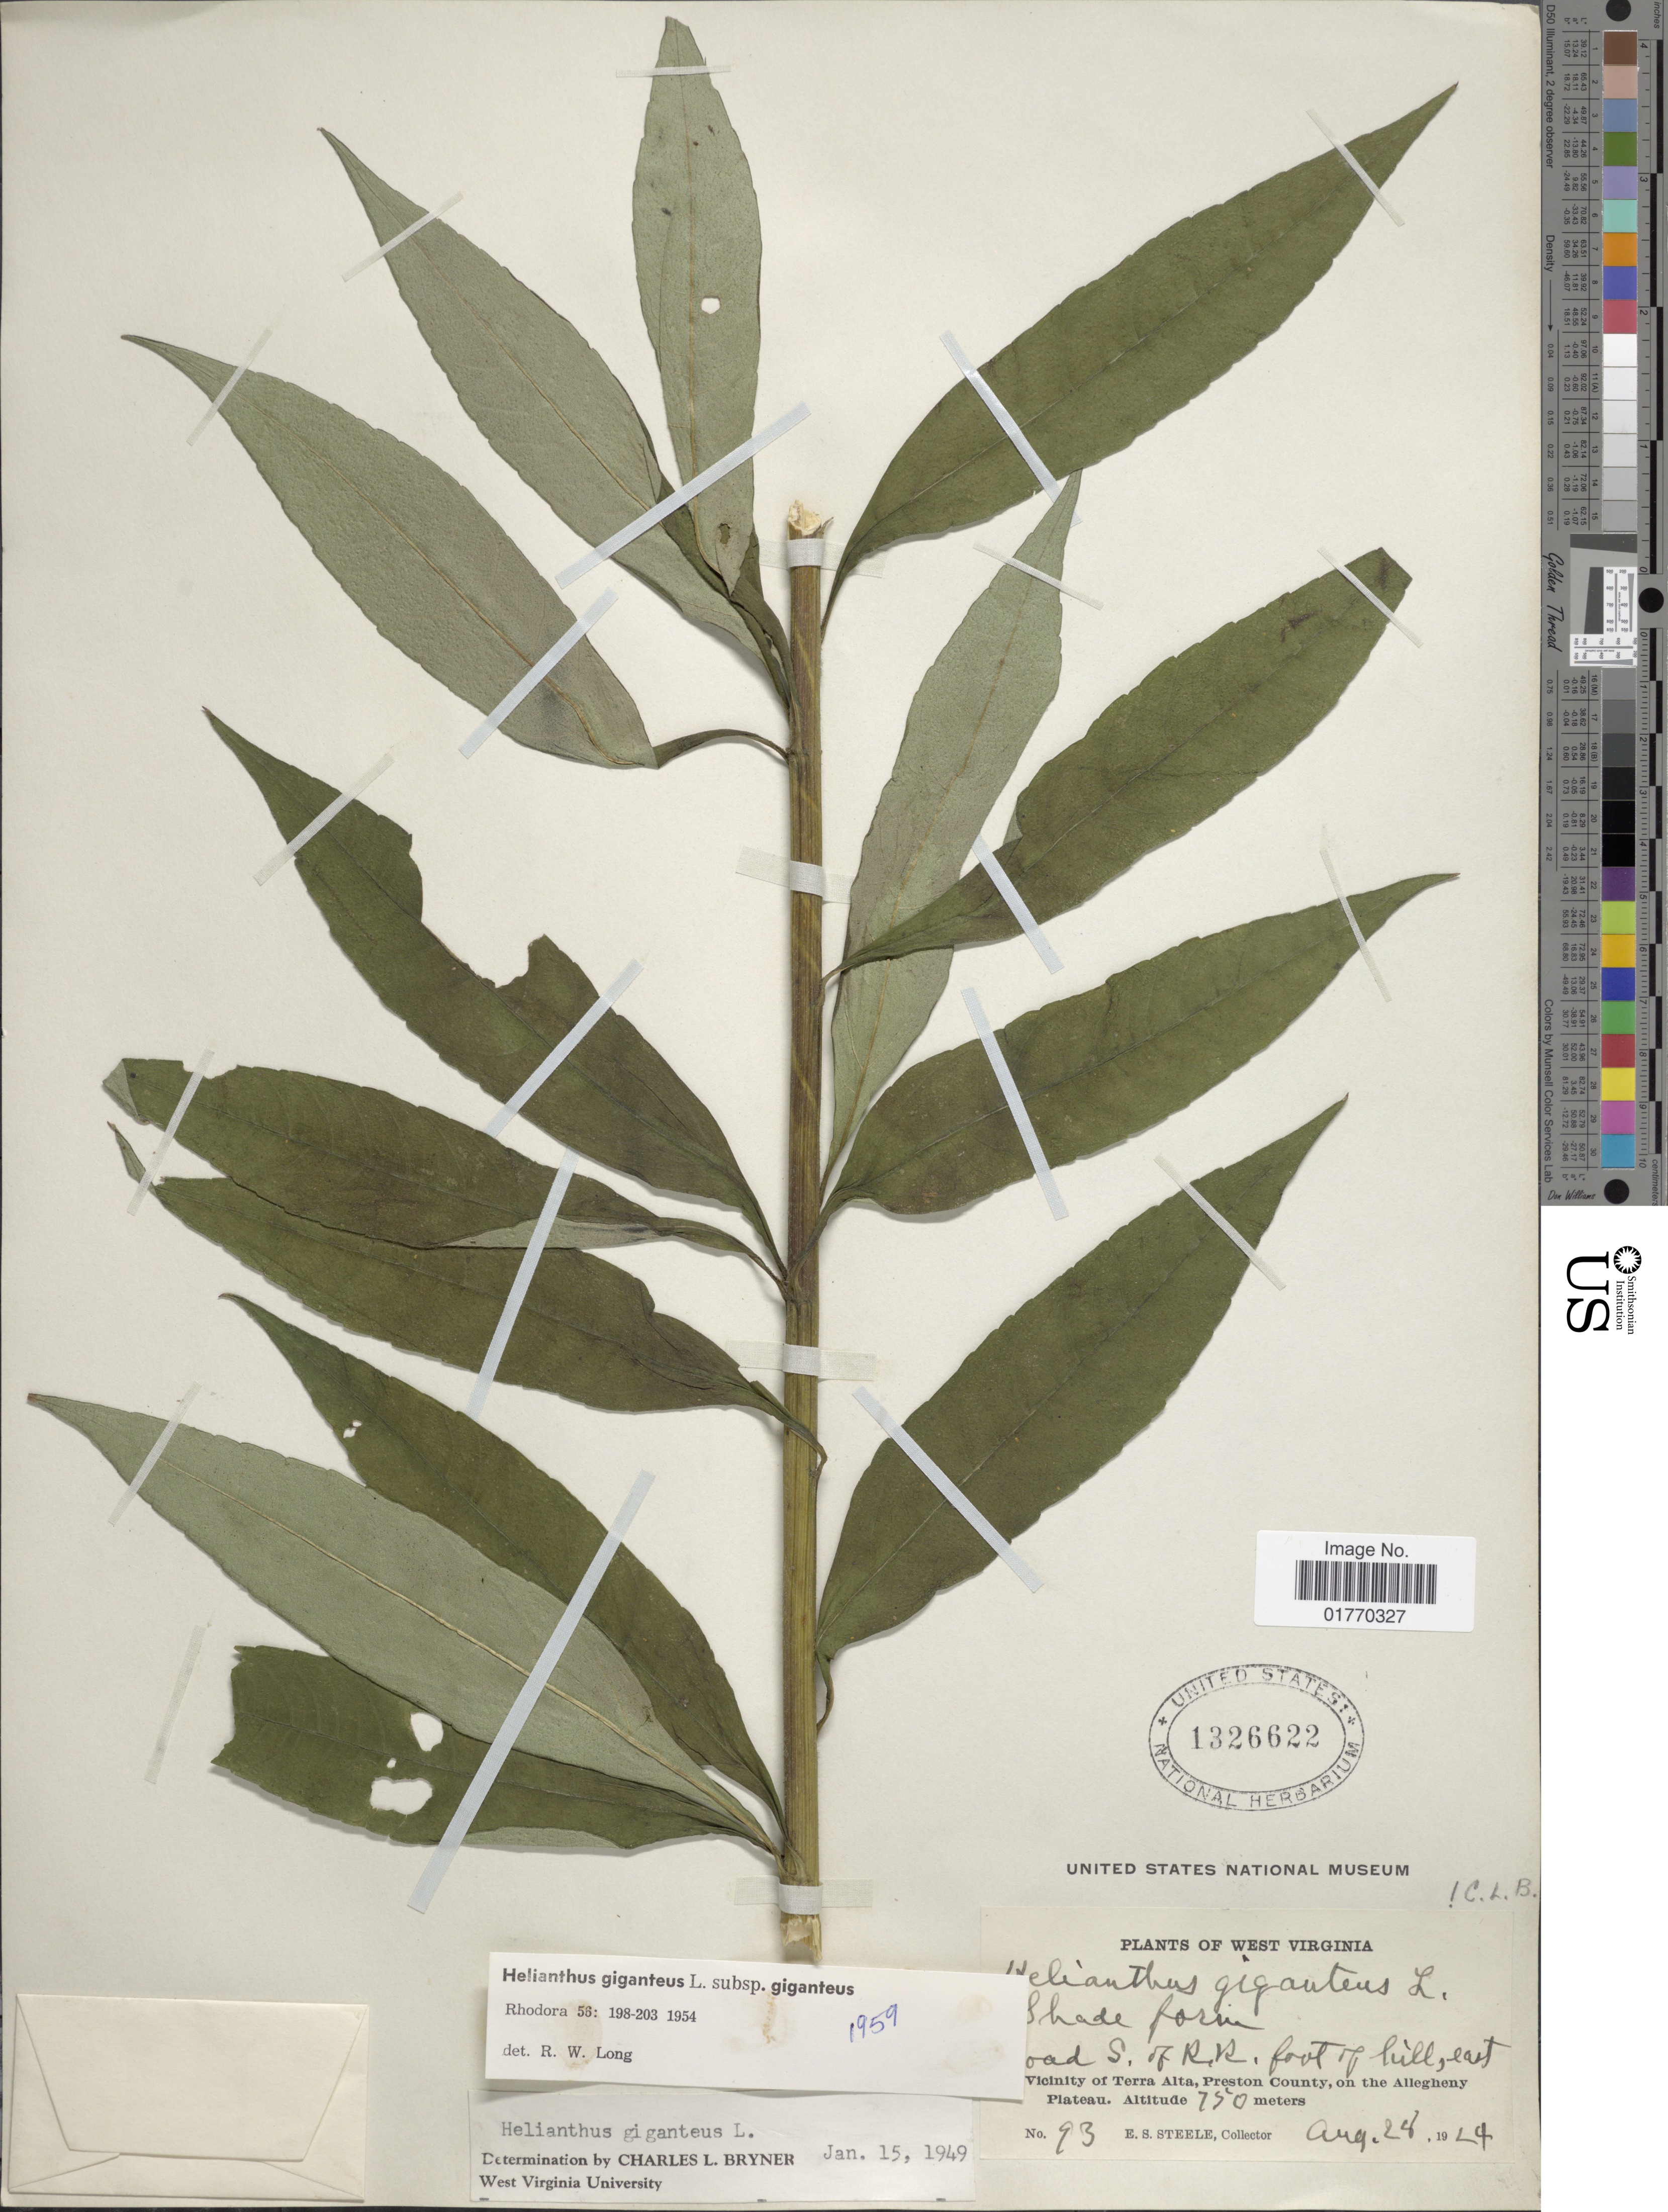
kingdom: Plantae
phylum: Tracheophyta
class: Magnoliopsida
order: Asterales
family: Asteraceae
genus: Helianthus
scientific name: Helianthus giganteus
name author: L.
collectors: E. Steele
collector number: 93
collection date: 1929-08-24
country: United States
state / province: West Virginia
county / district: Preston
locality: Road S. of R. R. foot of hill, east, Vicinity of Terra Alta, Preston County, on the Allgheny Plateau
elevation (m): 750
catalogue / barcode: US 1326622